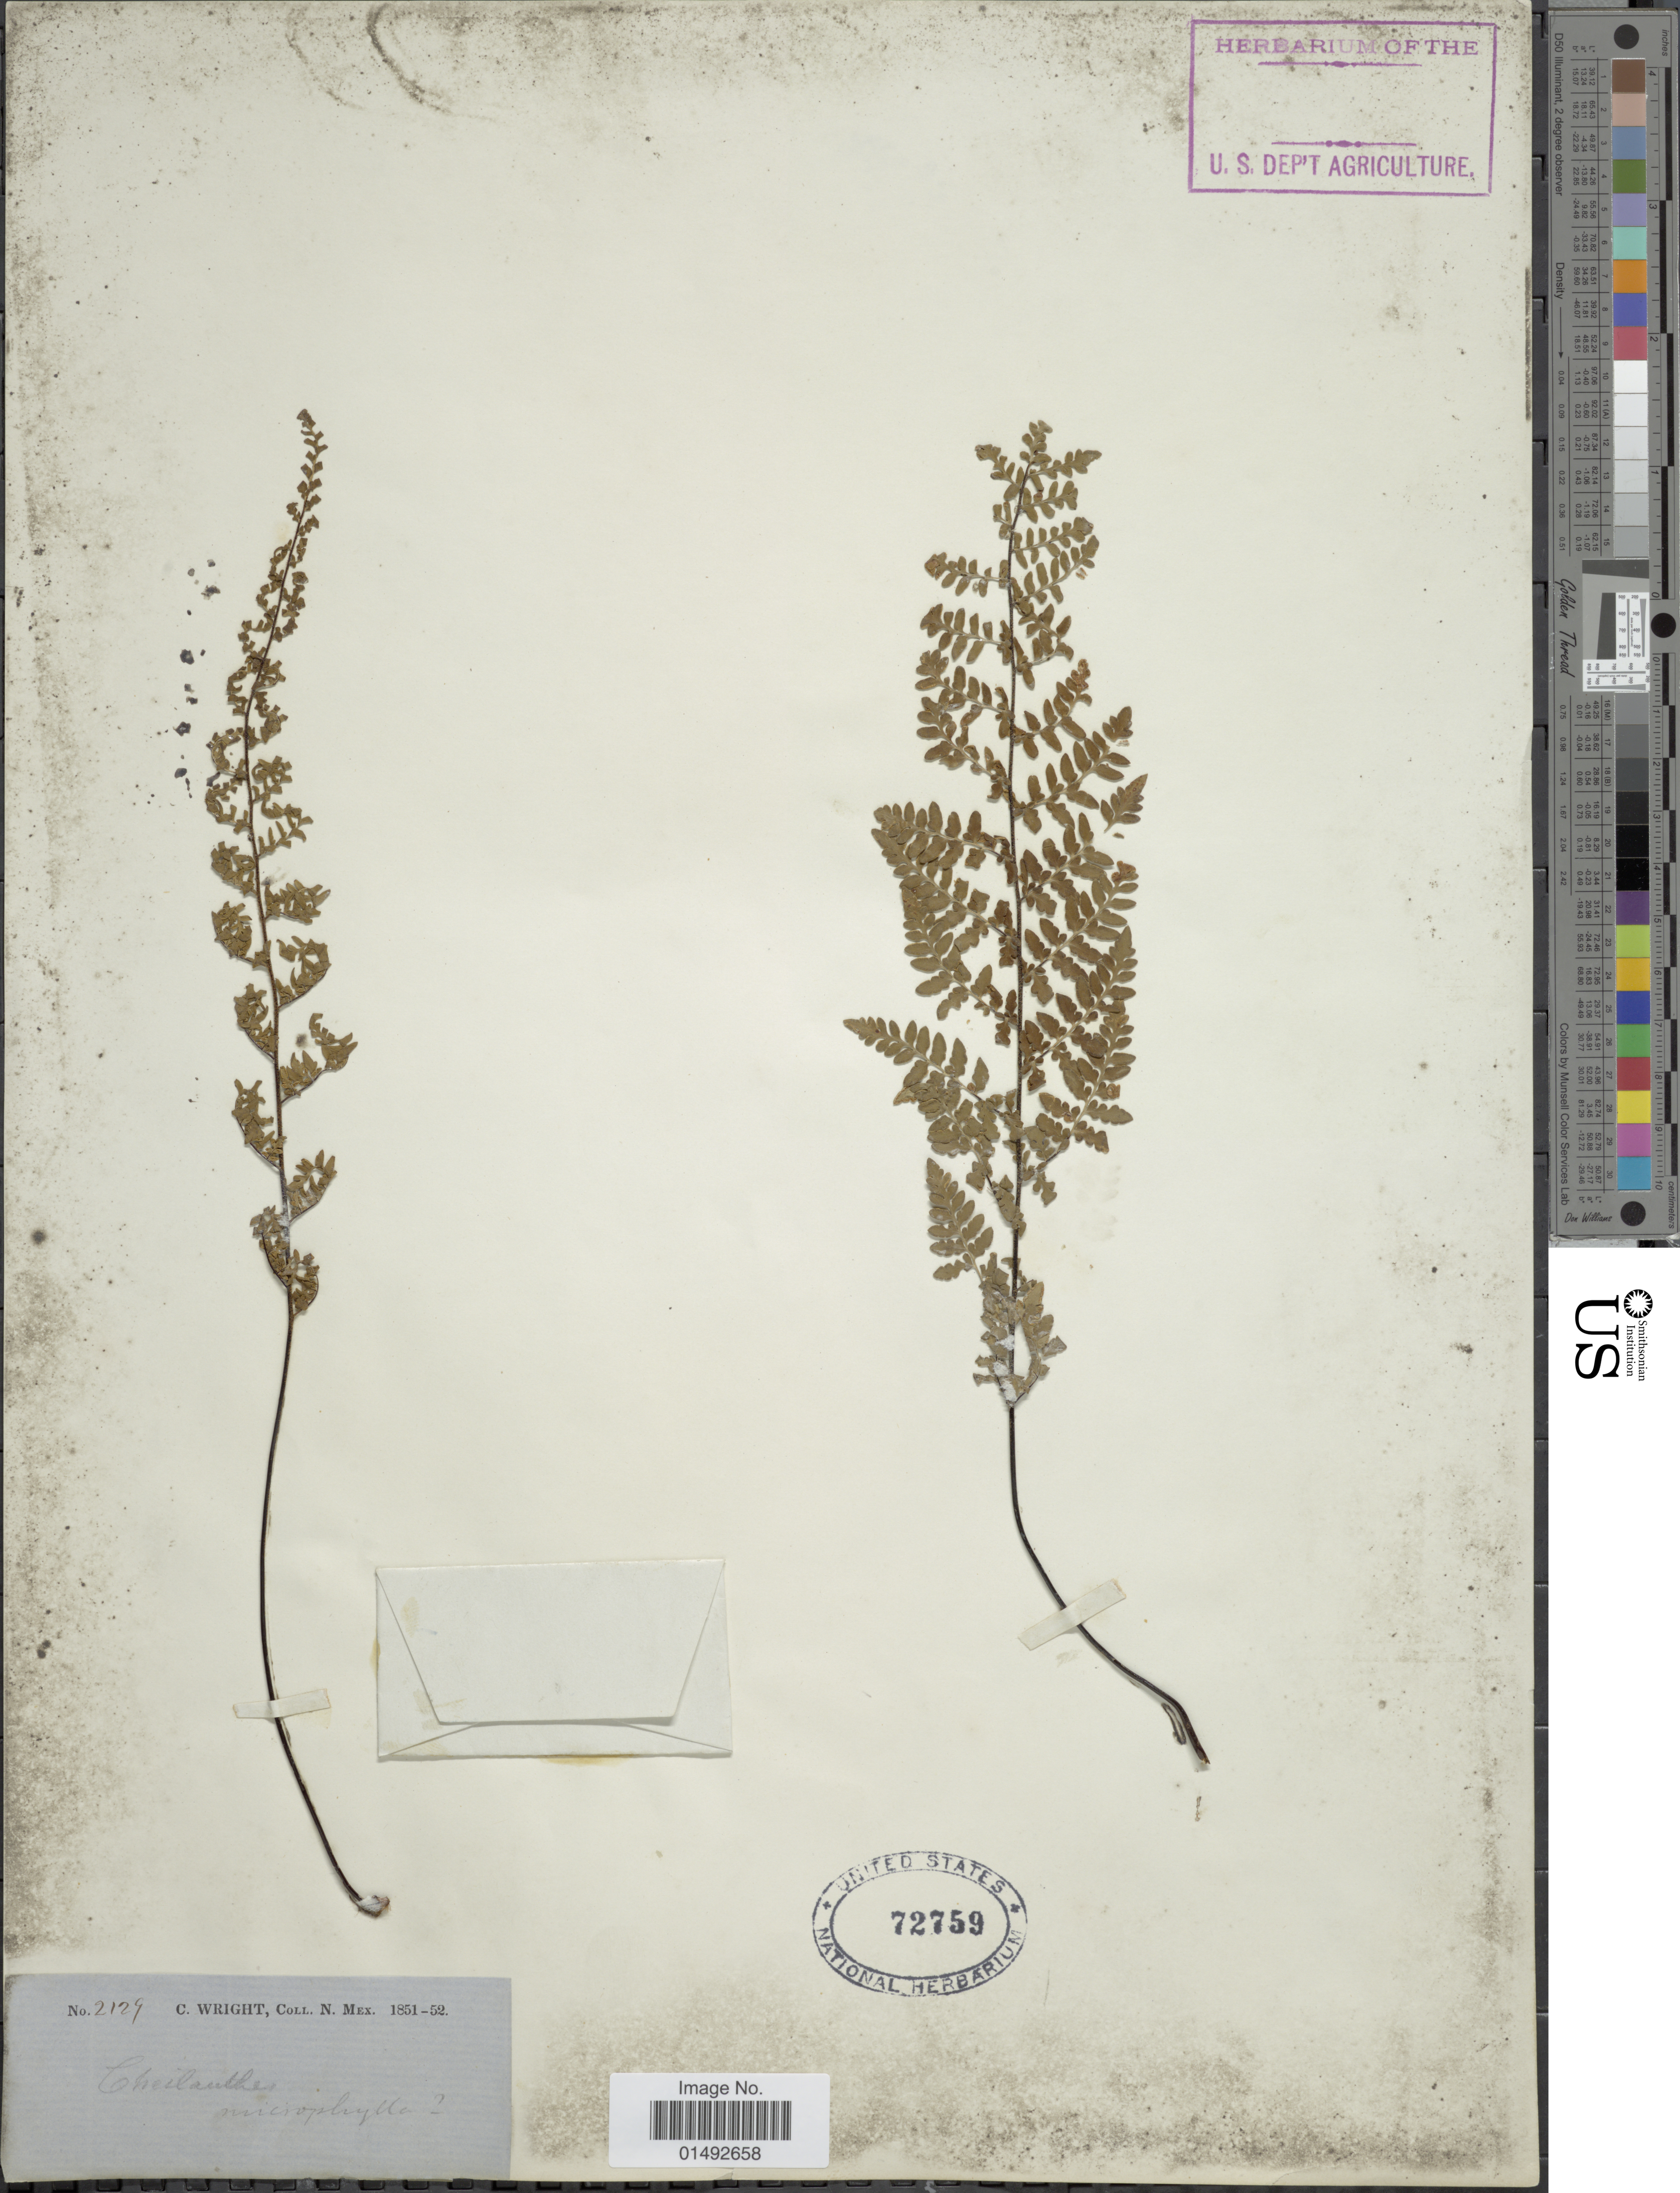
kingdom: Plantae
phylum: Tracheophyta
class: Polypodiopsida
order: Polypodiales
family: Pteridaceae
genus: Myriopteris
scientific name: Myriopteris alabamensis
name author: (Buckley) Grusz & Windham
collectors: C. Wright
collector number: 2129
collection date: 1851/1852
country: United States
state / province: New Mexico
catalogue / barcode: US 72759